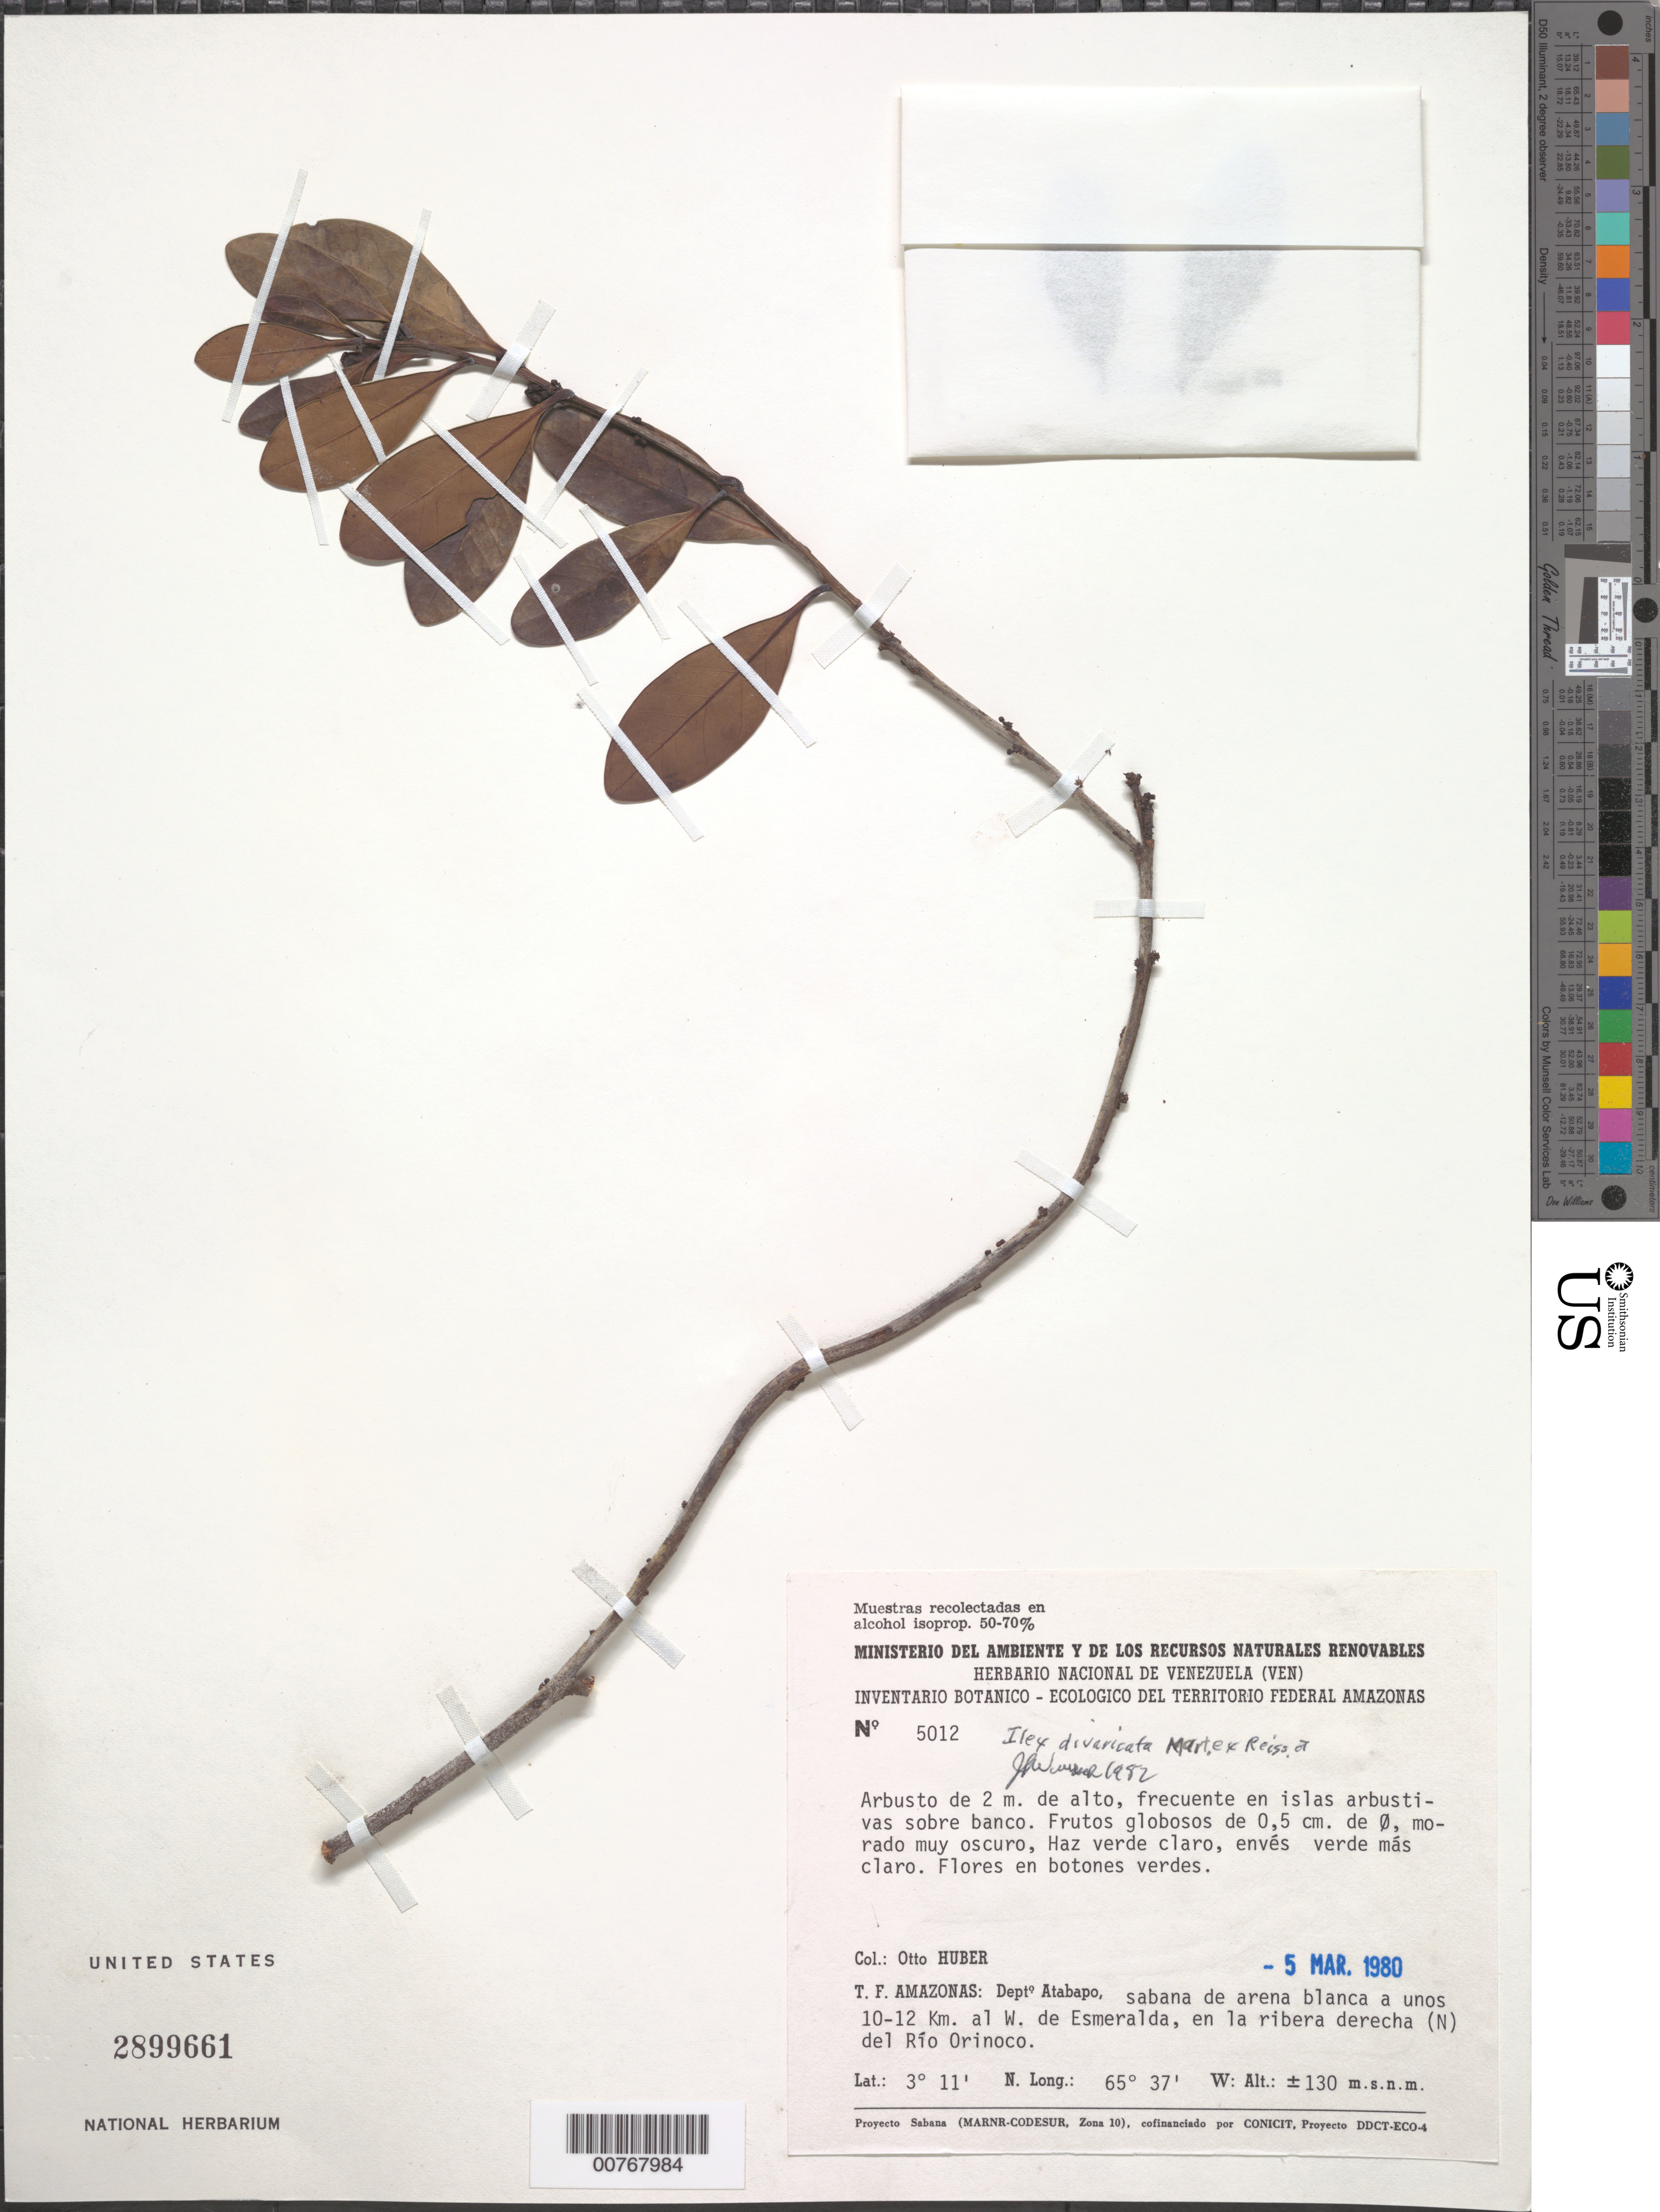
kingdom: Plantae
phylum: Tracheophyta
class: Magnoliopsida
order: Aquifoliales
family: Aquifoliaceae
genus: Ilex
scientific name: Ilex divaricata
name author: Mart. ex Reissek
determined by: Wurdack, John J., (US), US (UNITED STATES)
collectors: O. Huber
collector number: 5012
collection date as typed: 5-Mar-80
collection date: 1980-03-05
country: Venezuela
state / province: Amazonas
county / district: Atabapo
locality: Esmeralda, 10-12 km al W; en la ribera derecha (N) del Río Orinoco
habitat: Shrub islands along the banks of the Orinoco; white sand savanna (en islas arbustivas sobre banco; sabana de arena blanca)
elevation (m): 130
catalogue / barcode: US 2899661